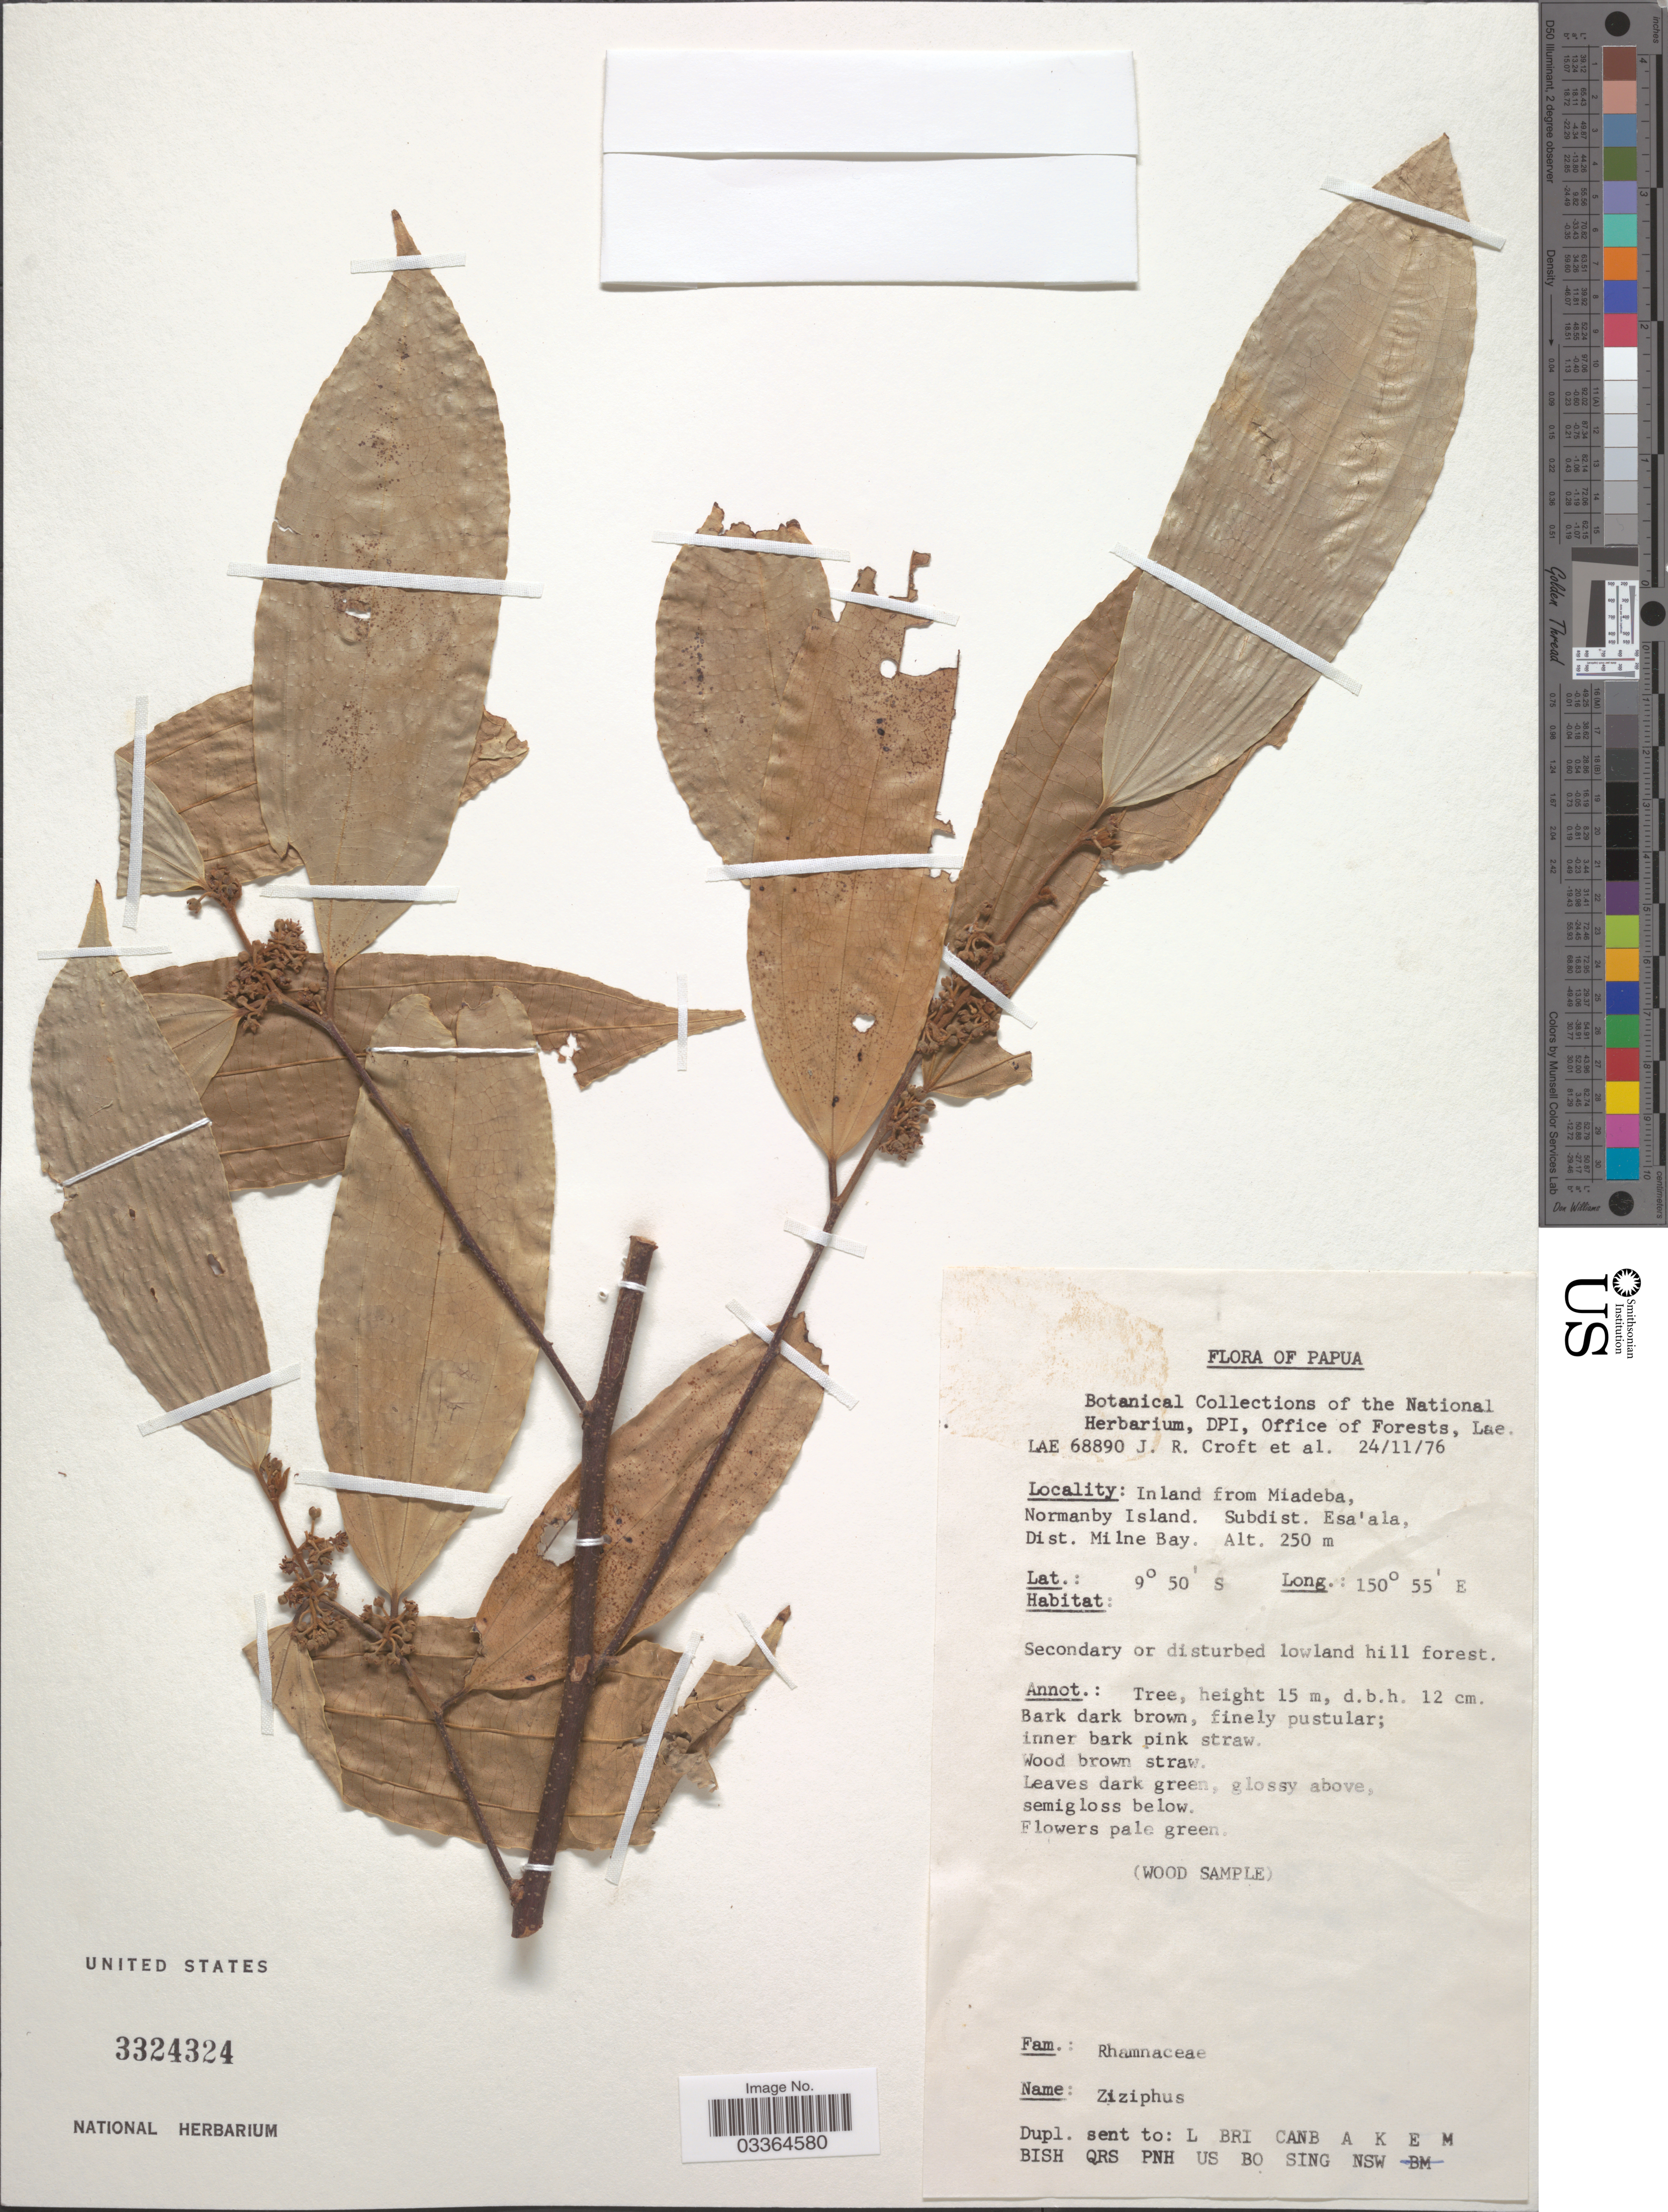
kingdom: Plantae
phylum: Tracheophyta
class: Magnoliopsida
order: Rosales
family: Rhamnaceae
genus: Ziziphus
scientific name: Ziziphus sp.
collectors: J. R. Croft & et al.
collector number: LAE 68890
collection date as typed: Transcribed d/m/y: 24/11/76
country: Papua New Guinea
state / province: Milne Bay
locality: Papua. Inland from Miadeba, Normanby Island, Subdist. Esa'ala, Dist. Milne Bay.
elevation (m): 250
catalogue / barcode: US 3324324